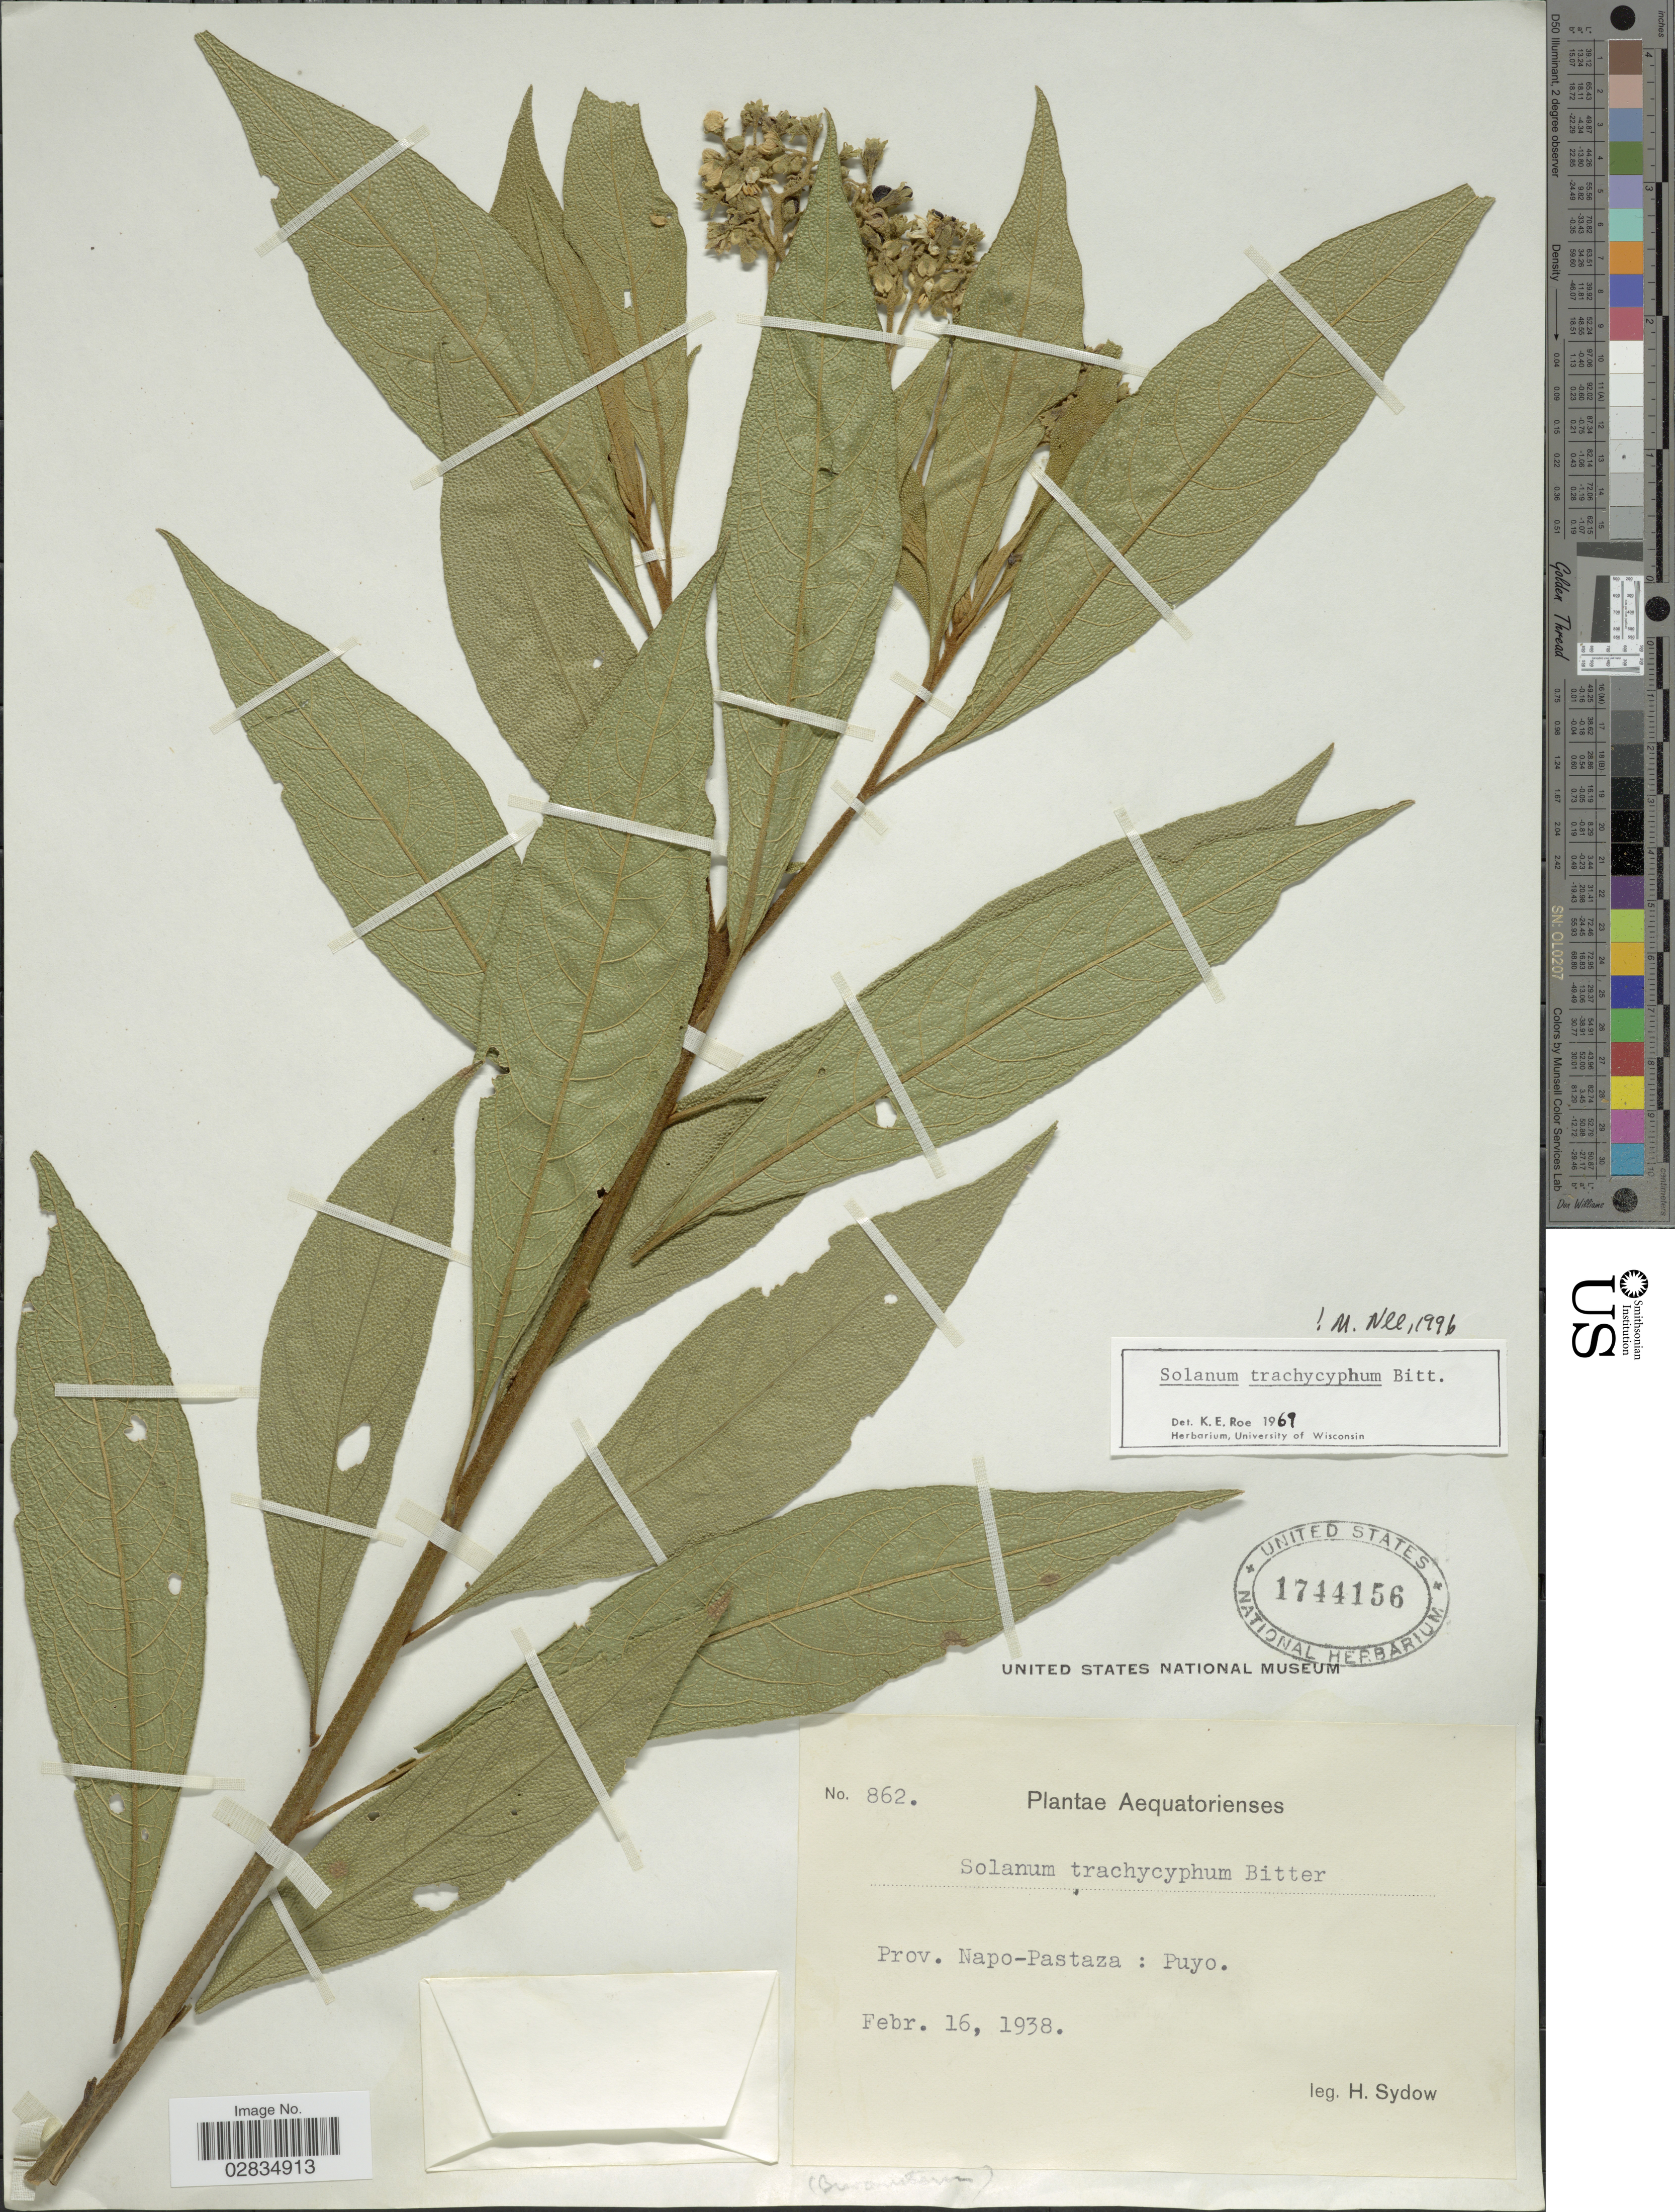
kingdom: Plantae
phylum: Tracheophyta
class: Magnoliopsida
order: Solanales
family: Solanaceae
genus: Solanum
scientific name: Solanum trachycyphum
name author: Bitter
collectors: H. Sydow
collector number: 862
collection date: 1938-02-16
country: Ecuador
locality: Aequatorienses, Prov. Napo-Pastaza: Puyo.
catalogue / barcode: US 1744156